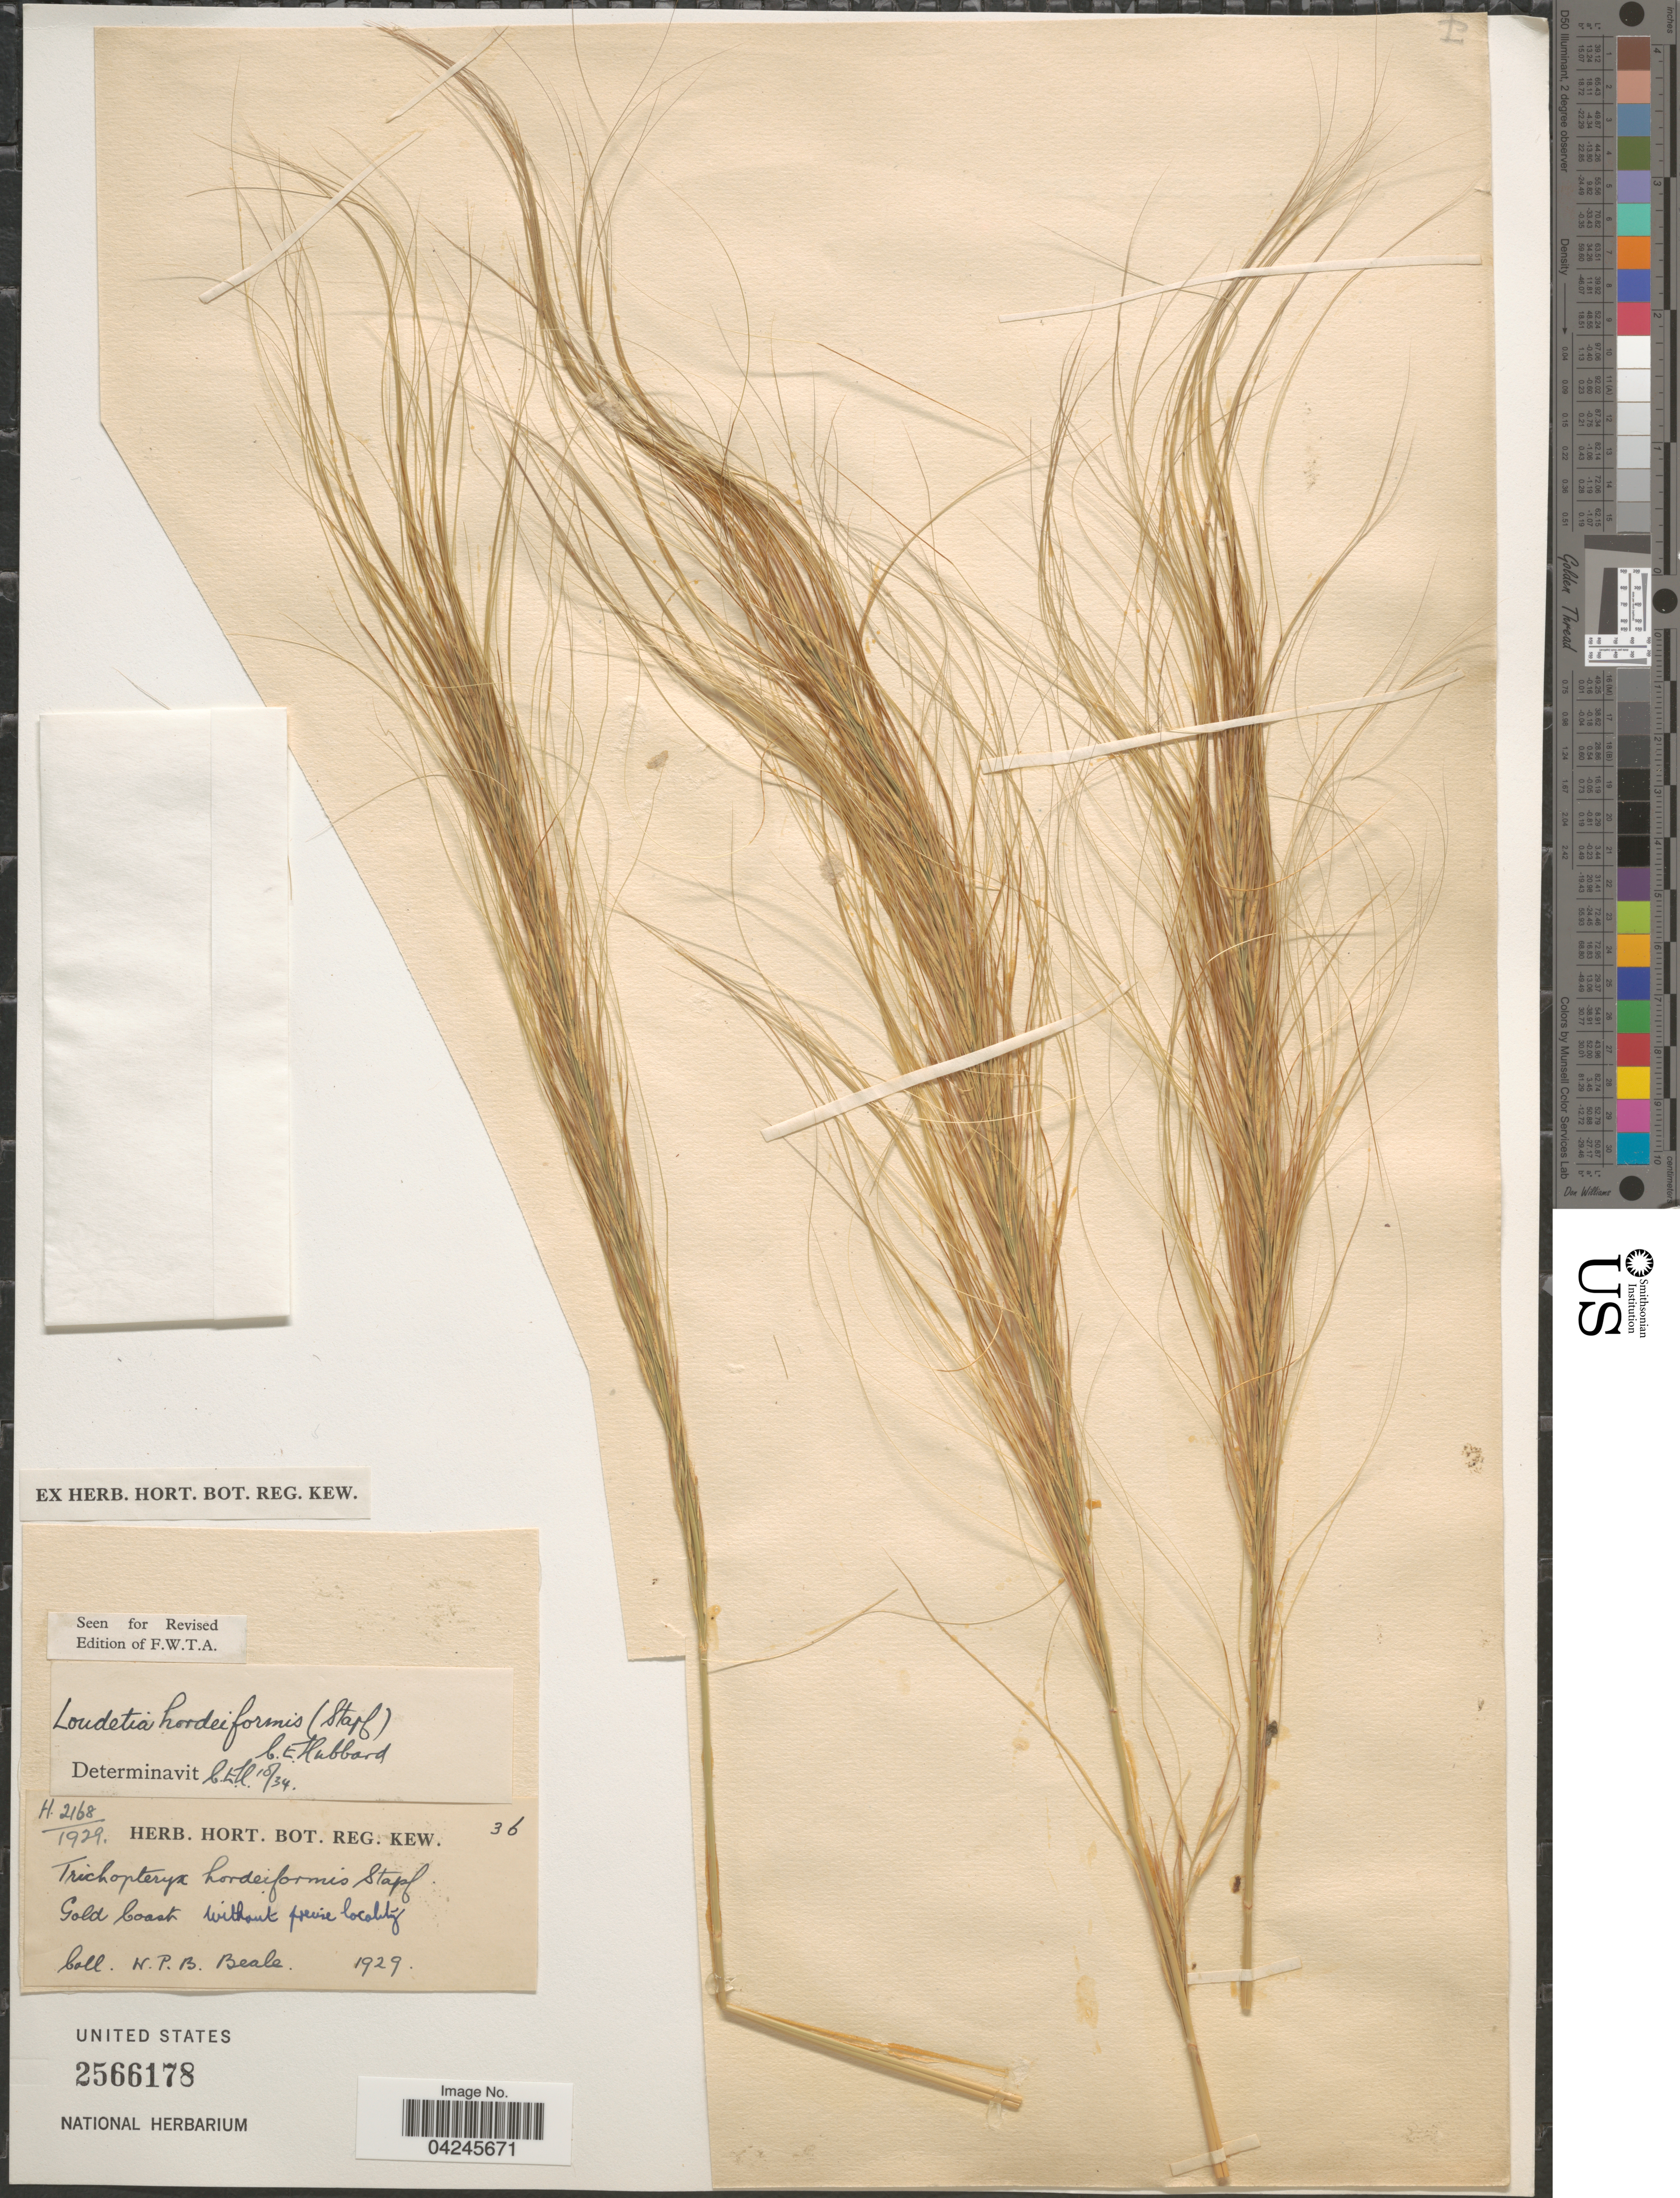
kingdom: Plantae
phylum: Tracheophyta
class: Liliopsida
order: Poales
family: Poaceae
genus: Loudetia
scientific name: Loudetia hordeiformis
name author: (Stapf) C. E. Hubb.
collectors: W. Beale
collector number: H2168/1929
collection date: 1929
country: Ghana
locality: Gold Coast.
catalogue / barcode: US 2566178